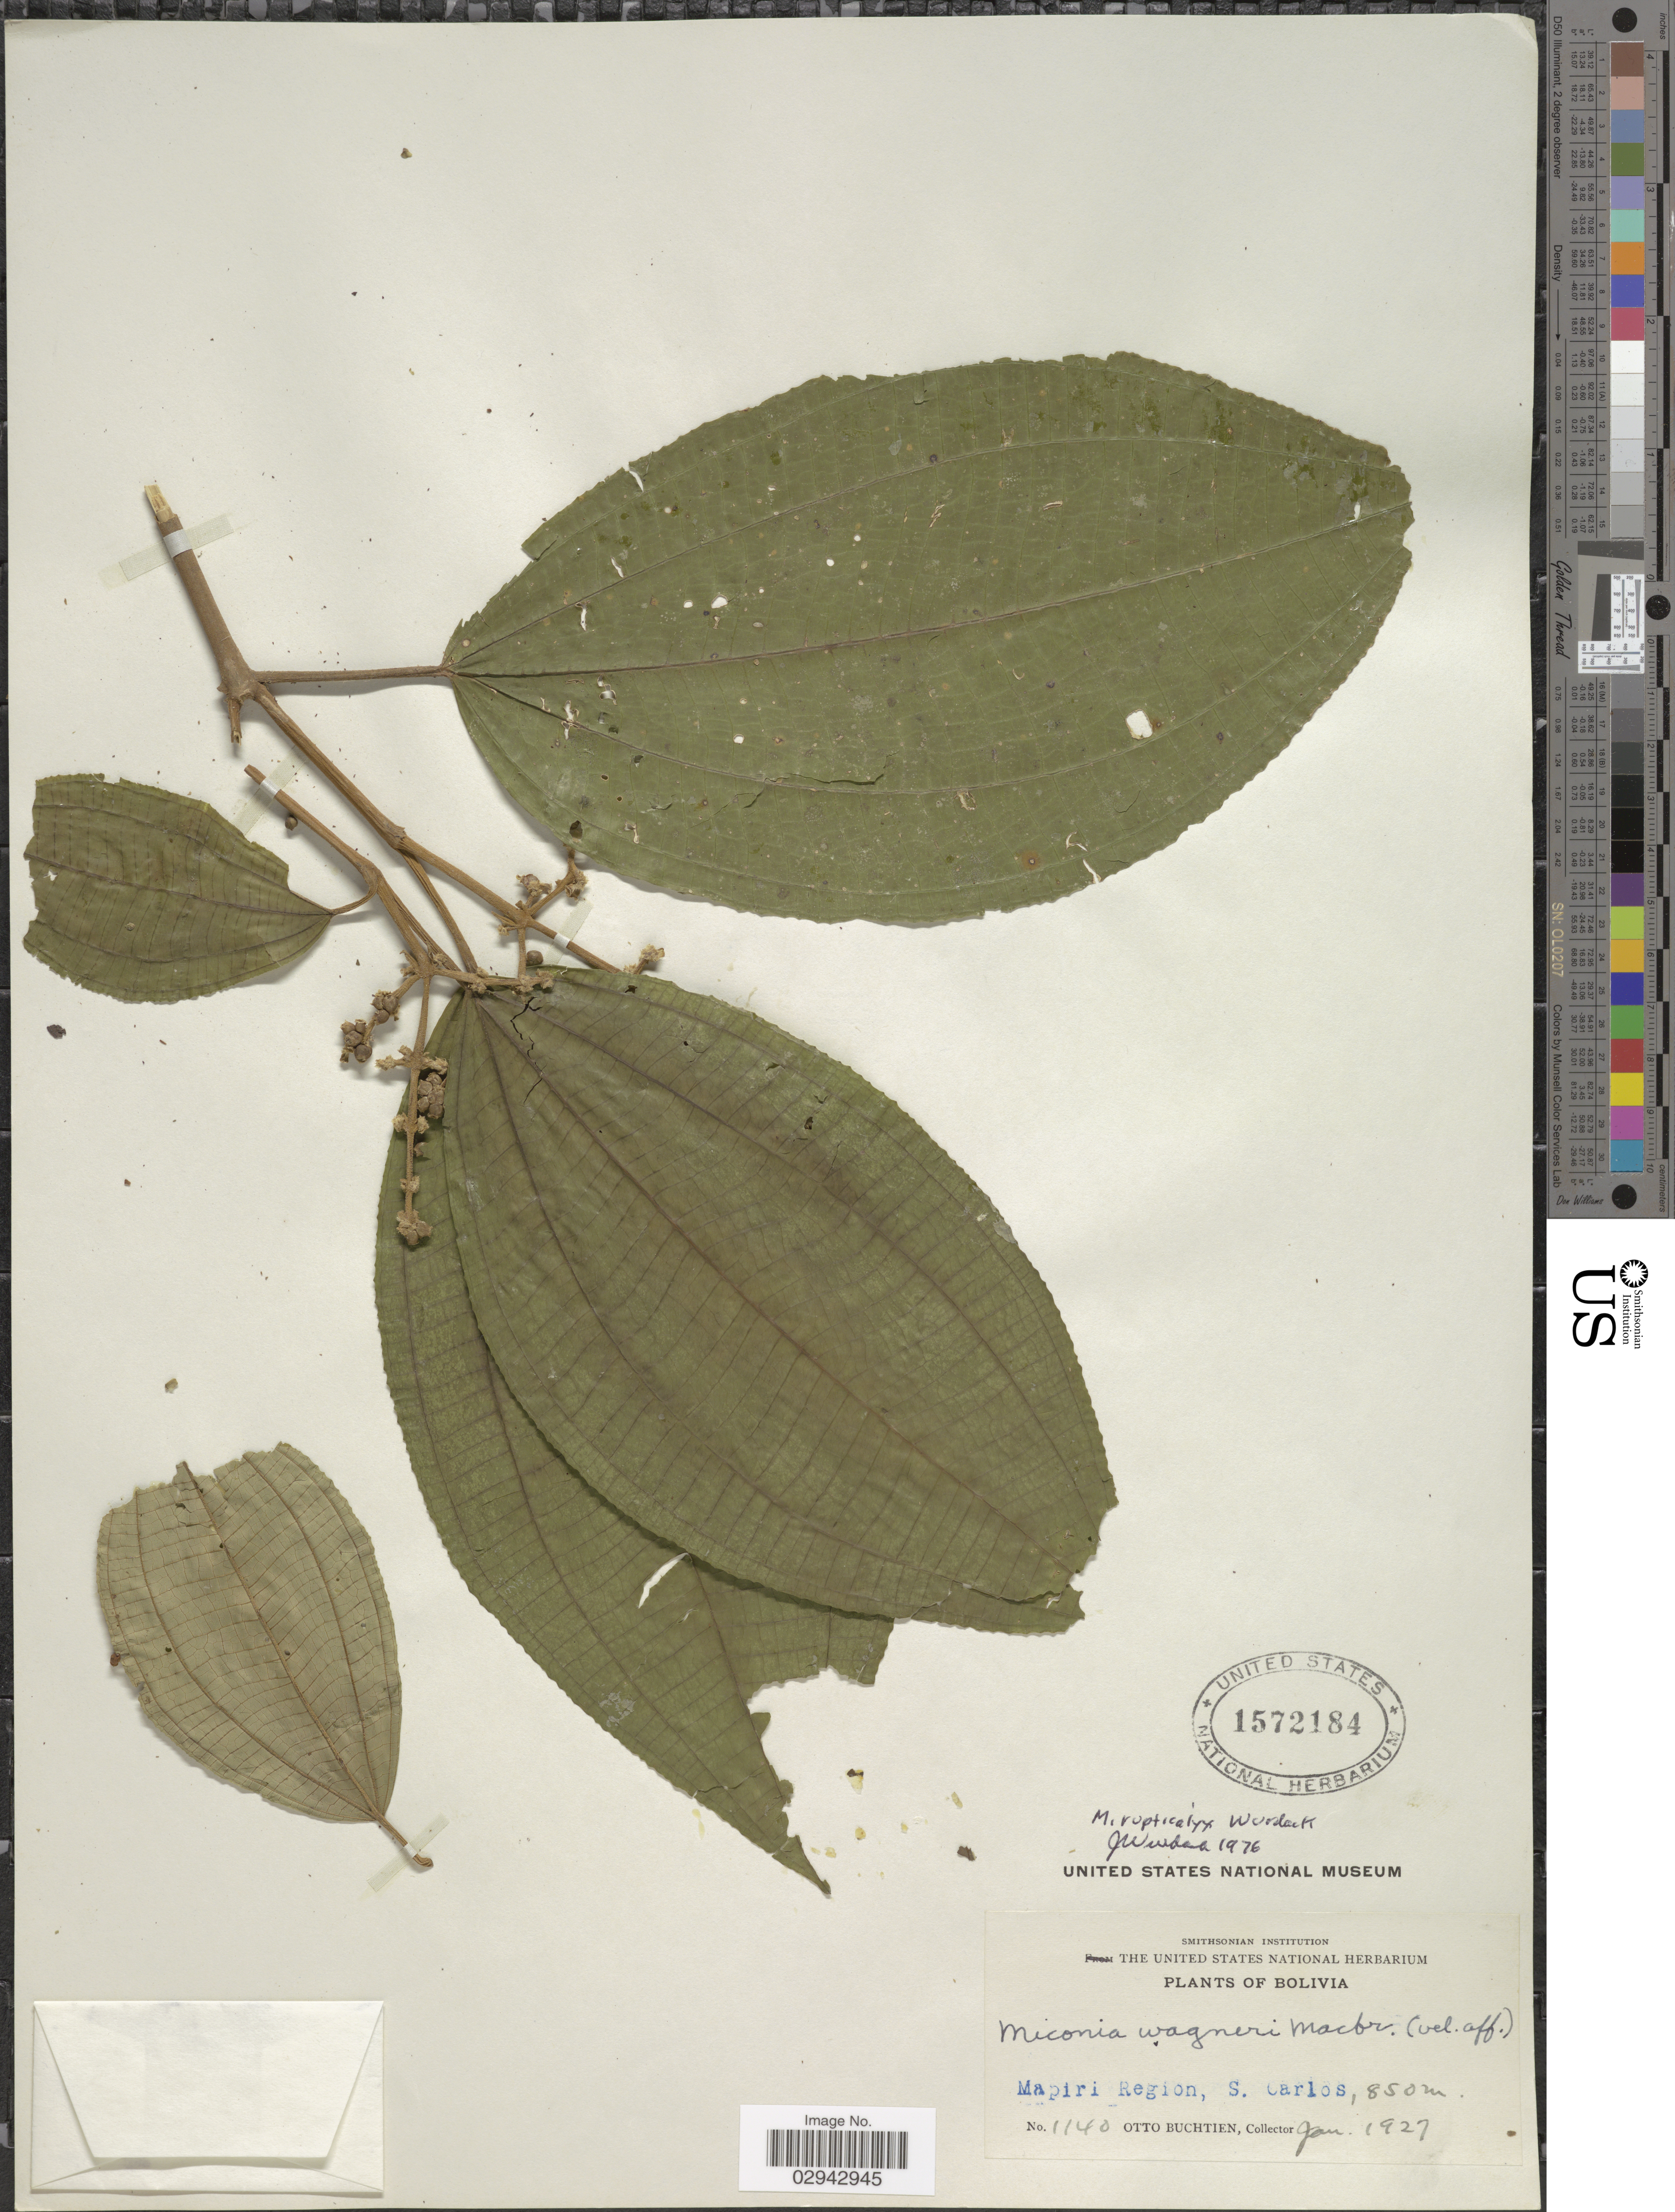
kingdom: Plantae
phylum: Tracheophyta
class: Magnoliopsida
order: Myrtales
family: Melastomataceae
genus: Miconia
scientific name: Miconia rupticalyx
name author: Wurdack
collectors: O. Buchtien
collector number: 1140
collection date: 1927-01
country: Bolivia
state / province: La Paz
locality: Mapiri Region, S. Carlos.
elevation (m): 850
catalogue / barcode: US 1572184